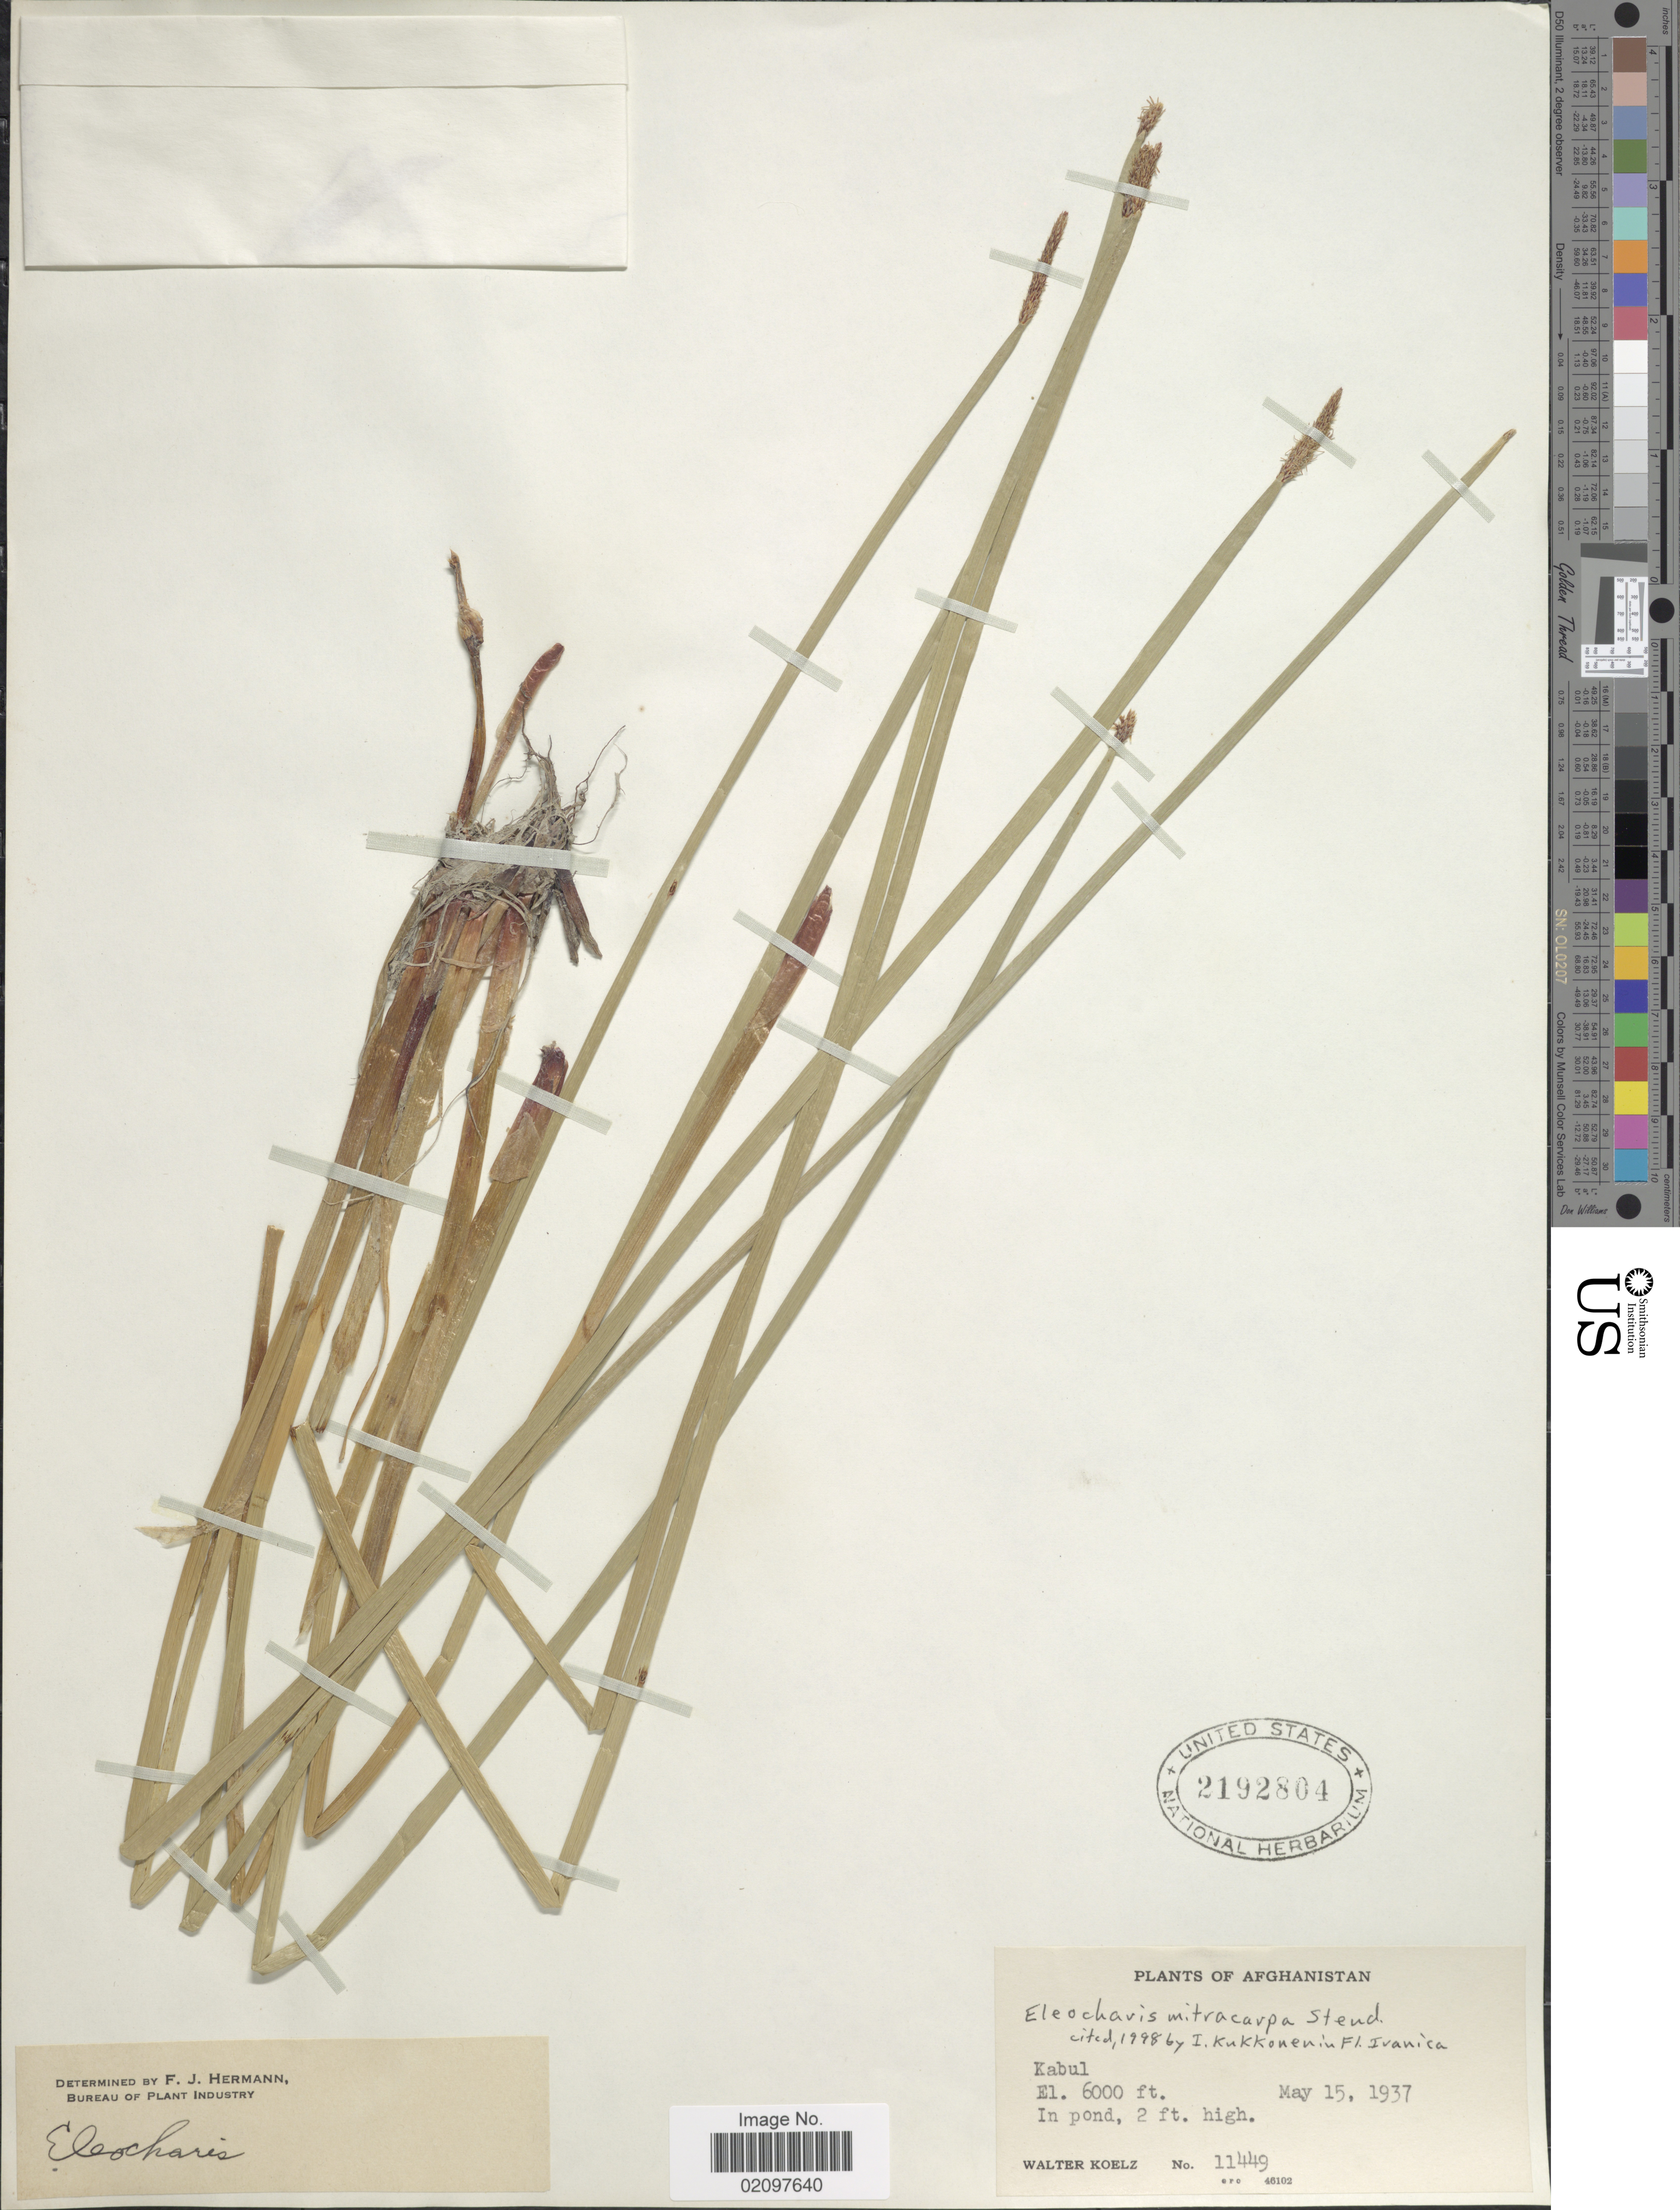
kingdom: Plantae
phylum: Tracheophyta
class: Liliopsida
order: Poales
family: Cyperaceae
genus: Eleocharis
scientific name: Eleocharis mitracarpa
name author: Steud.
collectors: W. N. Koelz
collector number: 11449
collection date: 1937-05-15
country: Afghanistan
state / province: Kabul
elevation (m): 1829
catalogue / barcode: US 2192804